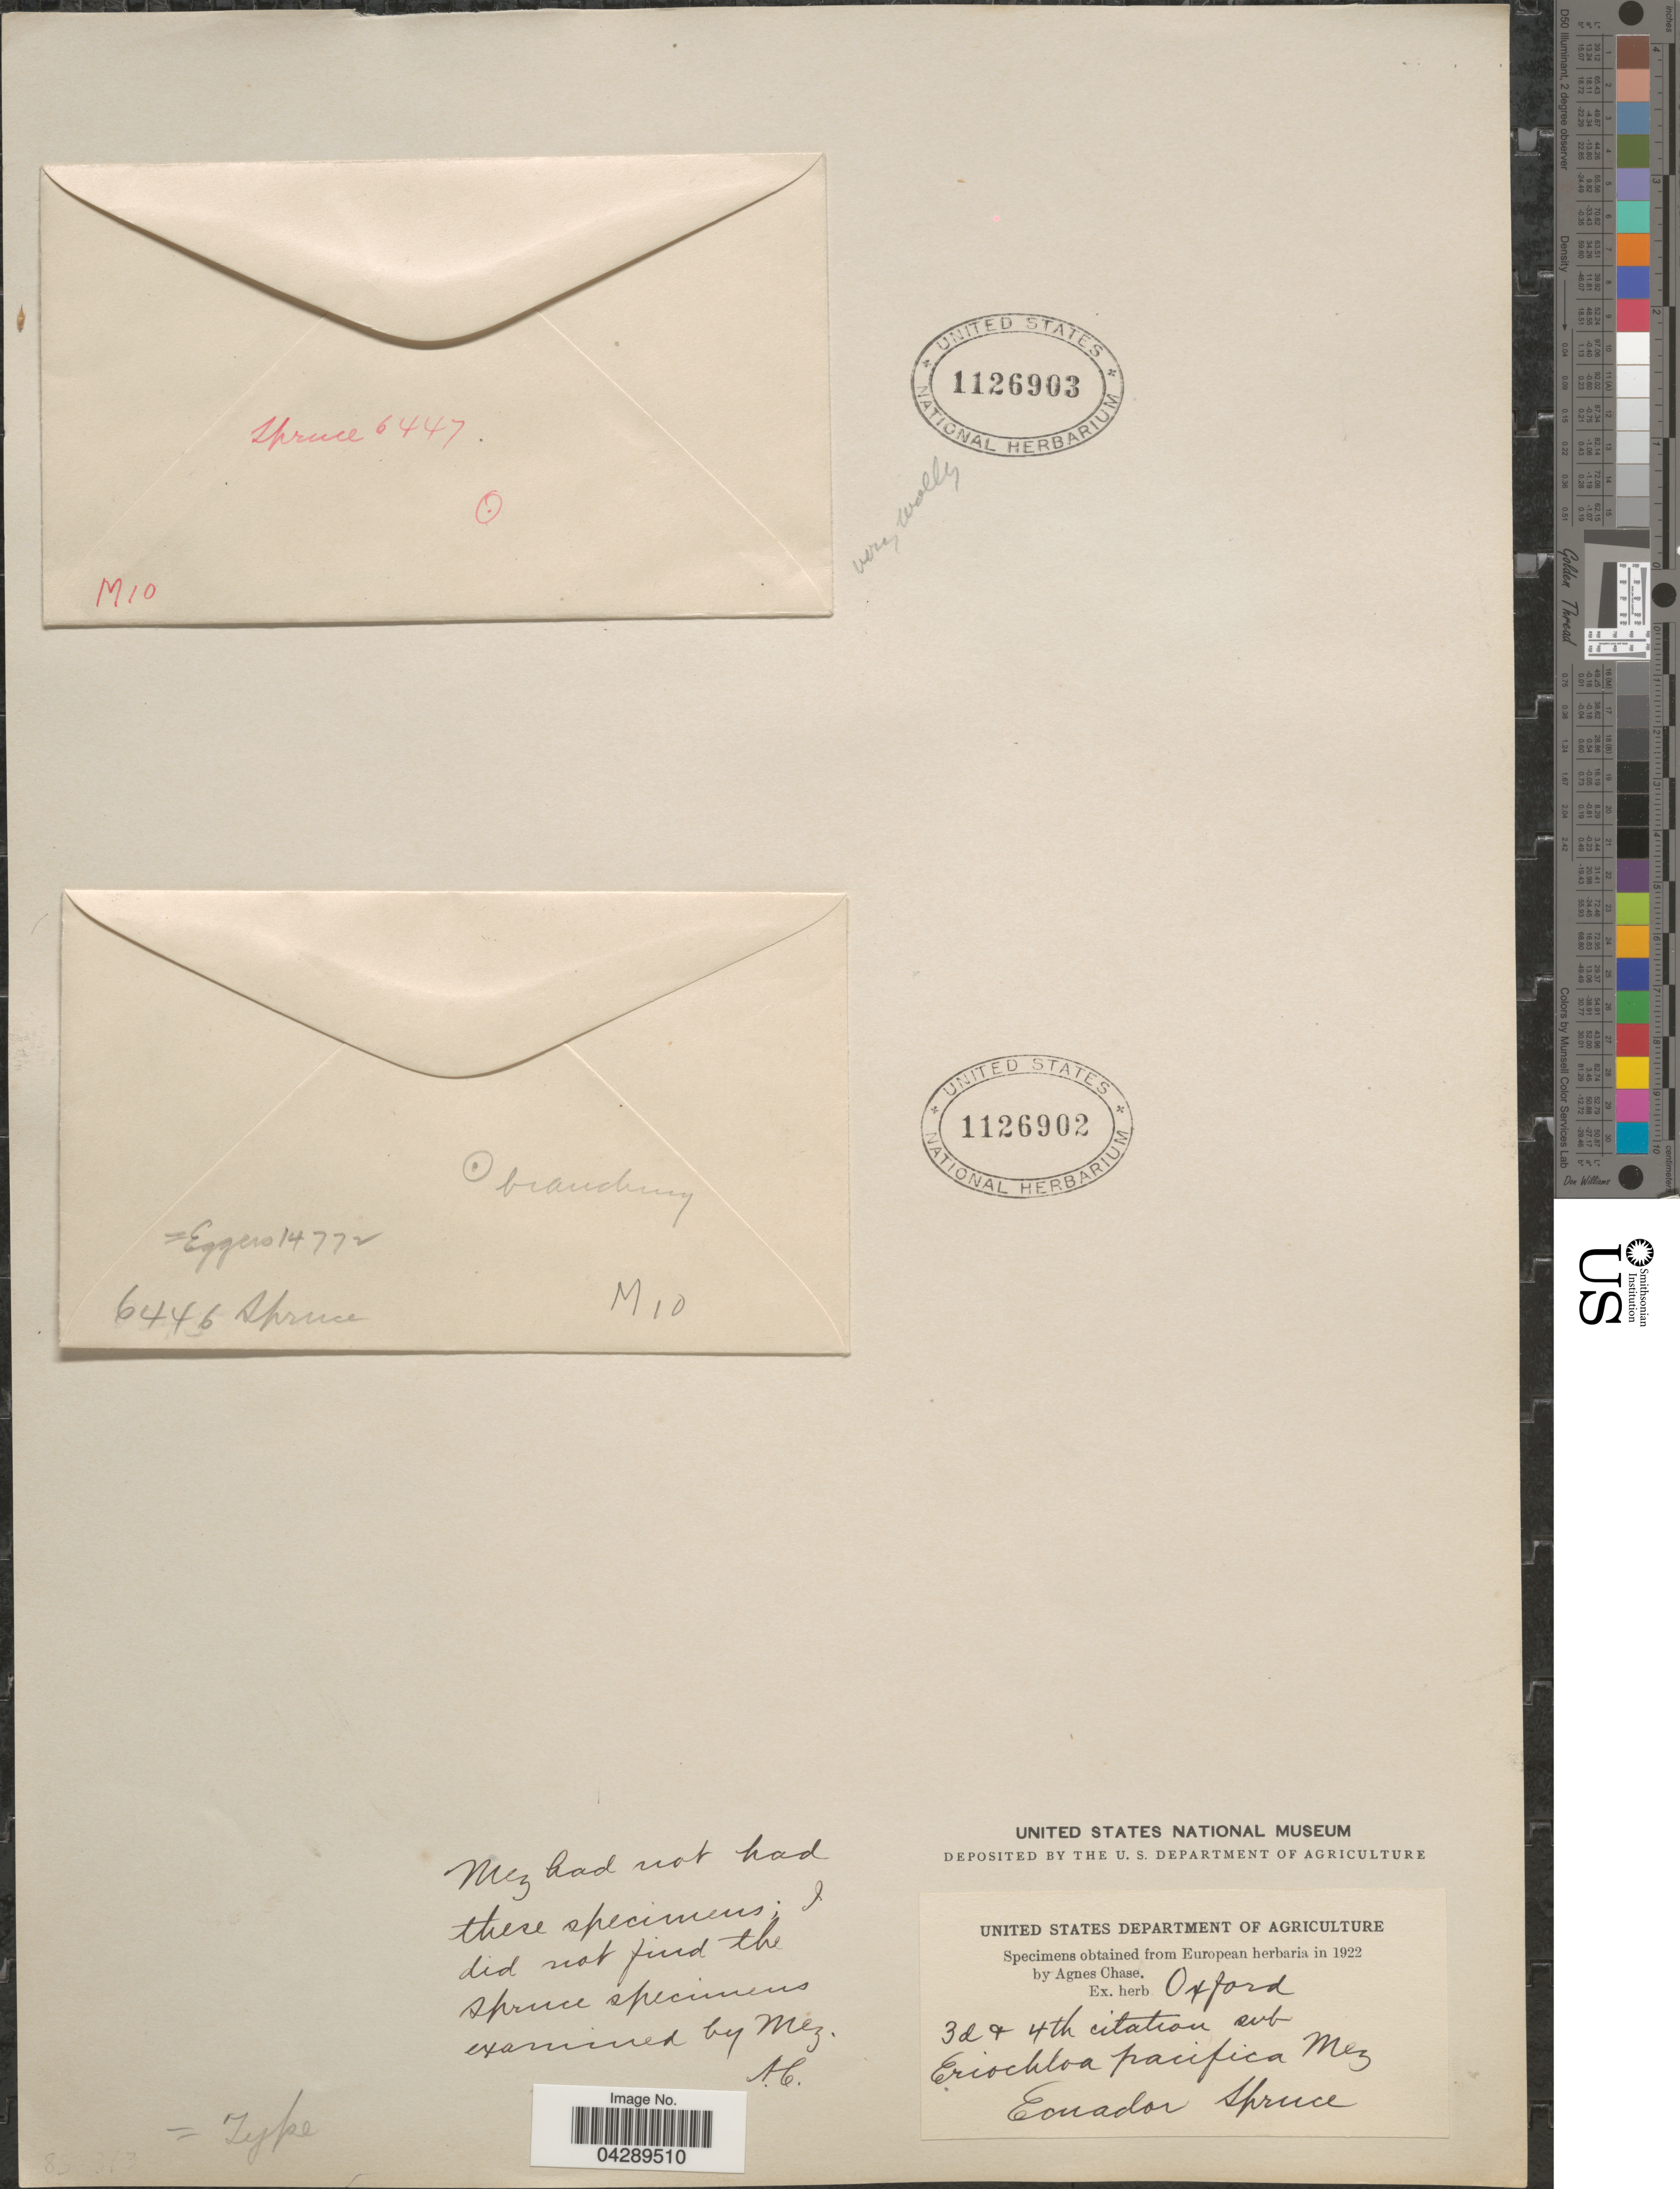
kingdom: Plantae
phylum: Tracheophyta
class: Liliopsida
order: Poales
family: Poaceae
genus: Eriochloa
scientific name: Eriochloa pacifica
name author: Mez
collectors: -. Spruce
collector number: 6447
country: Ecuador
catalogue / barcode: US 1126903